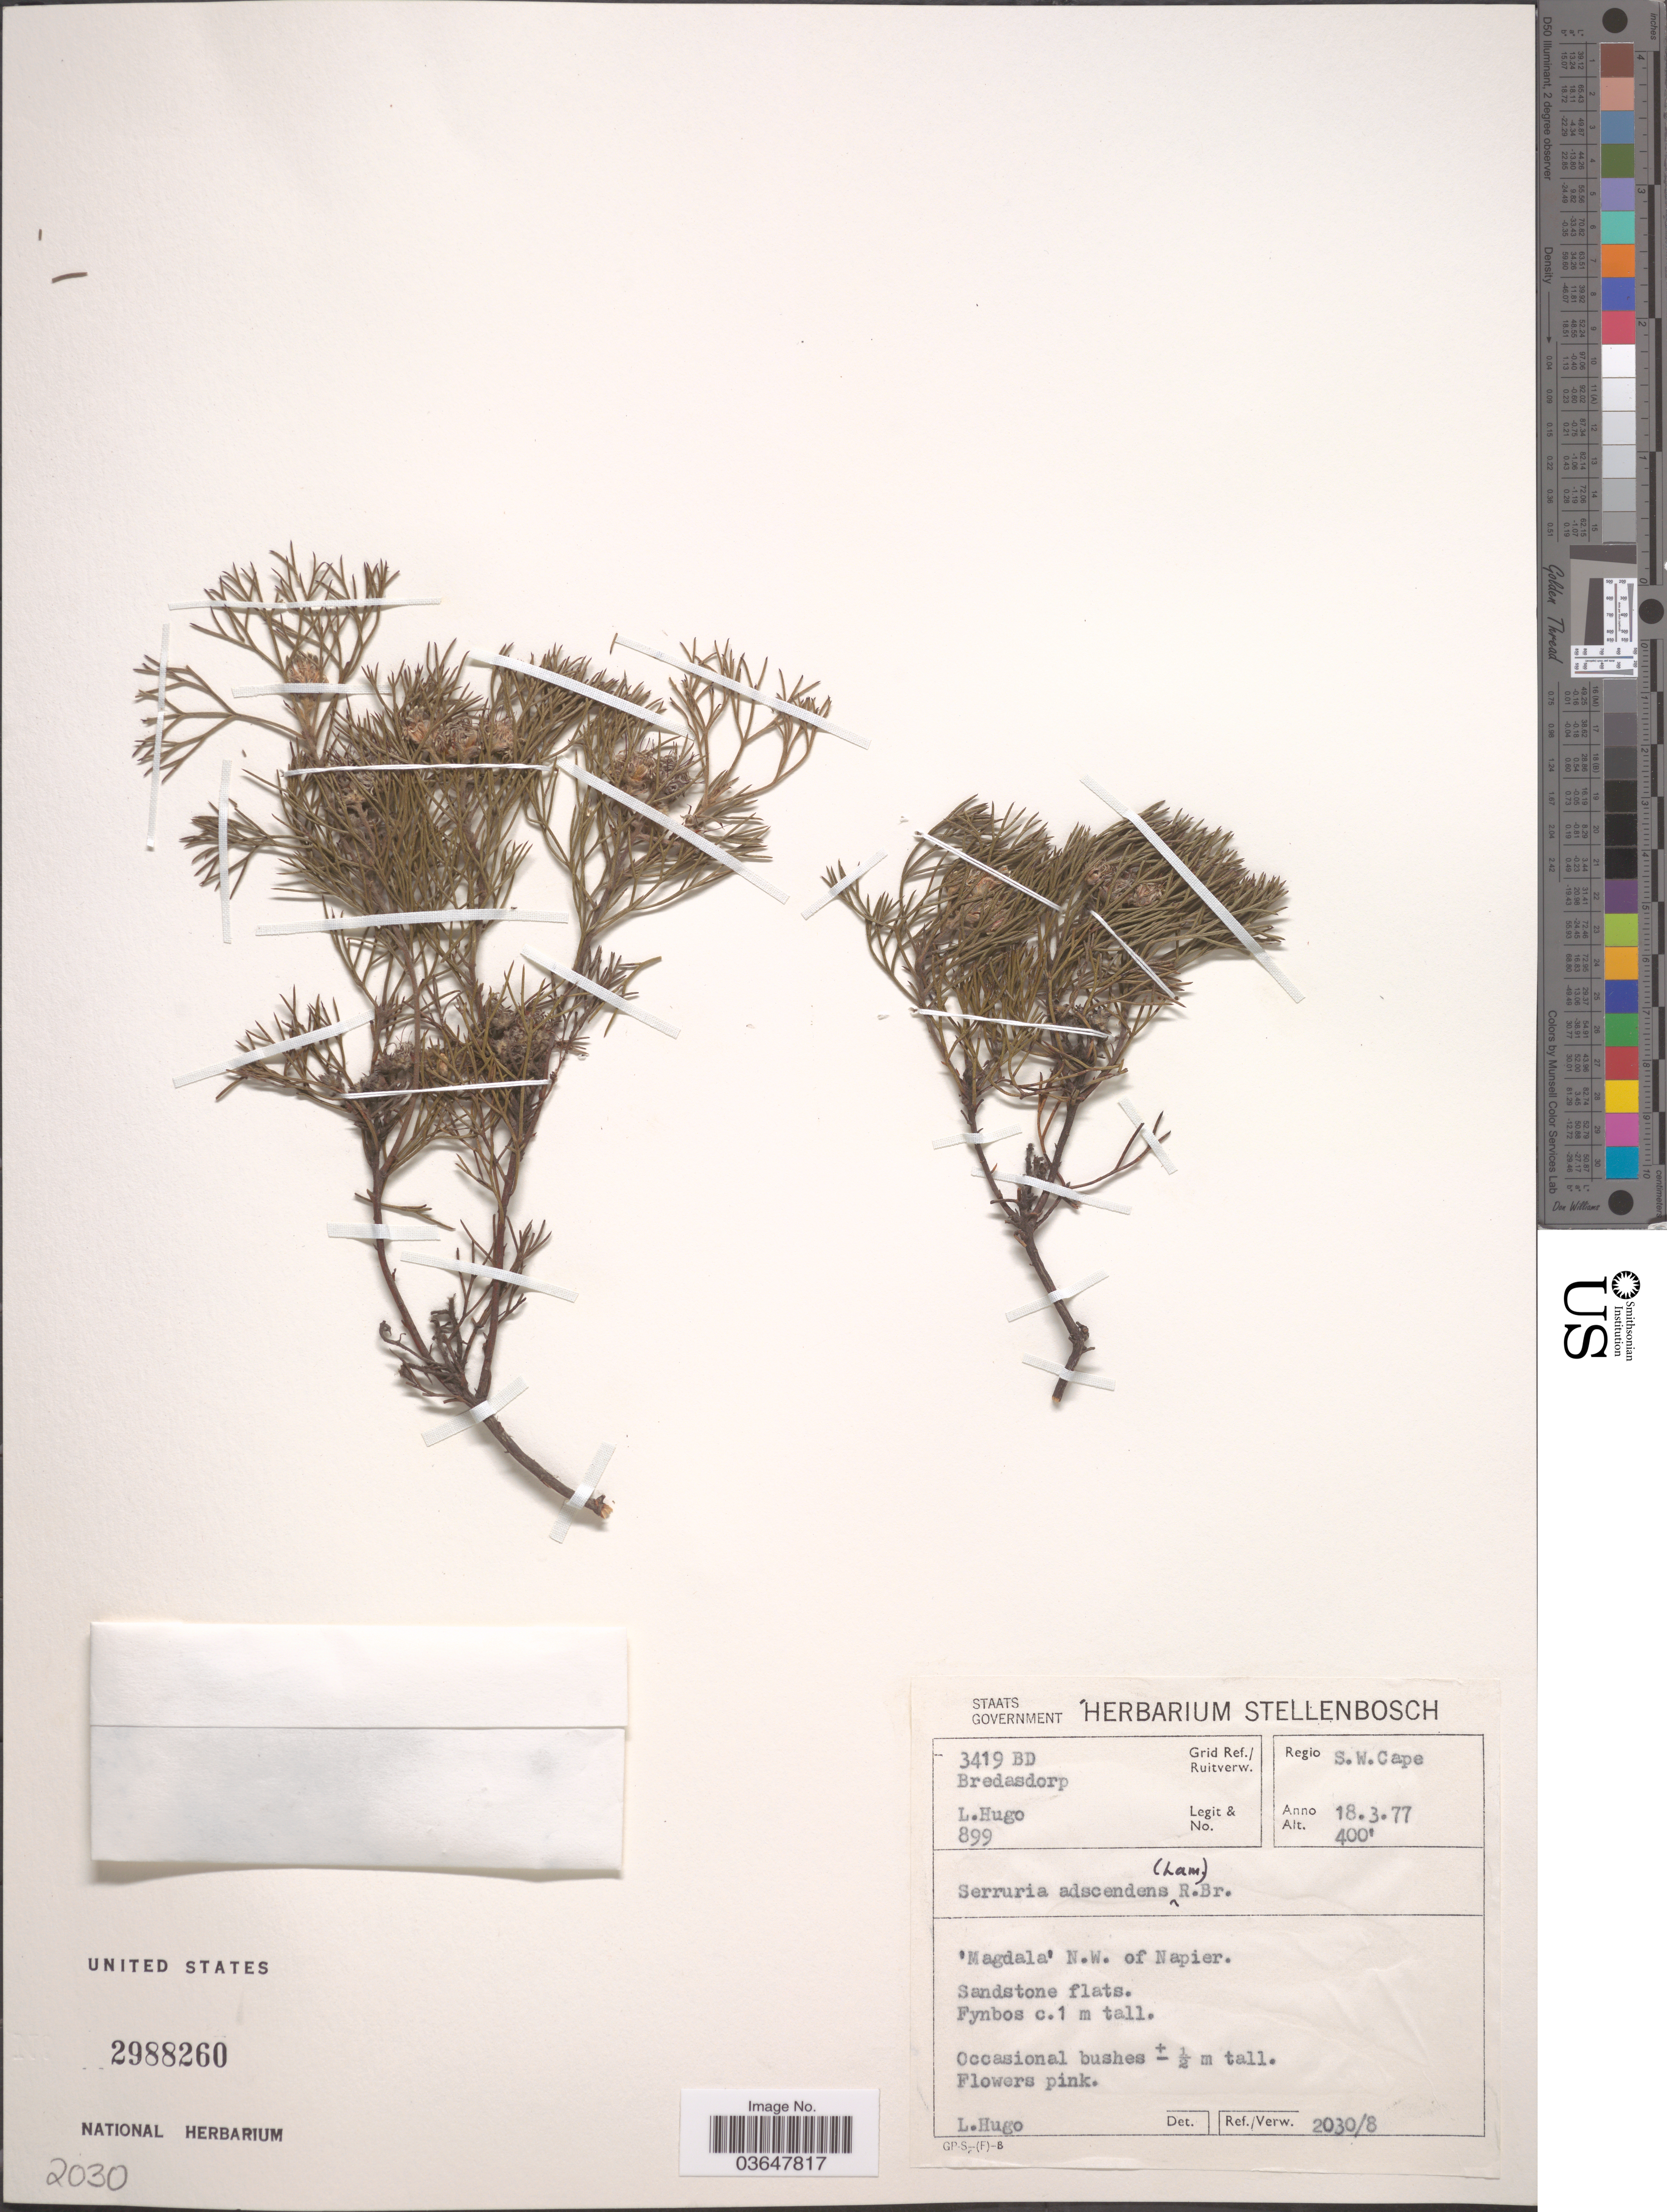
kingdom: Plantae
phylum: Tracheophyta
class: Magnoliopsida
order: Proteales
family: Proteaceae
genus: Serruria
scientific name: Serruria adscendens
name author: R. Br.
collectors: L. Hugo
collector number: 899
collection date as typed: Transcribed d/m/y: 18/3/77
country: South Africa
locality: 3419 BD Grid Ref./ Ruitverw. Bredasdorp. Regio S.W. Cape. 'Magdala' N.W. of Napier.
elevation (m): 122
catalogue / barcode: US 2988260